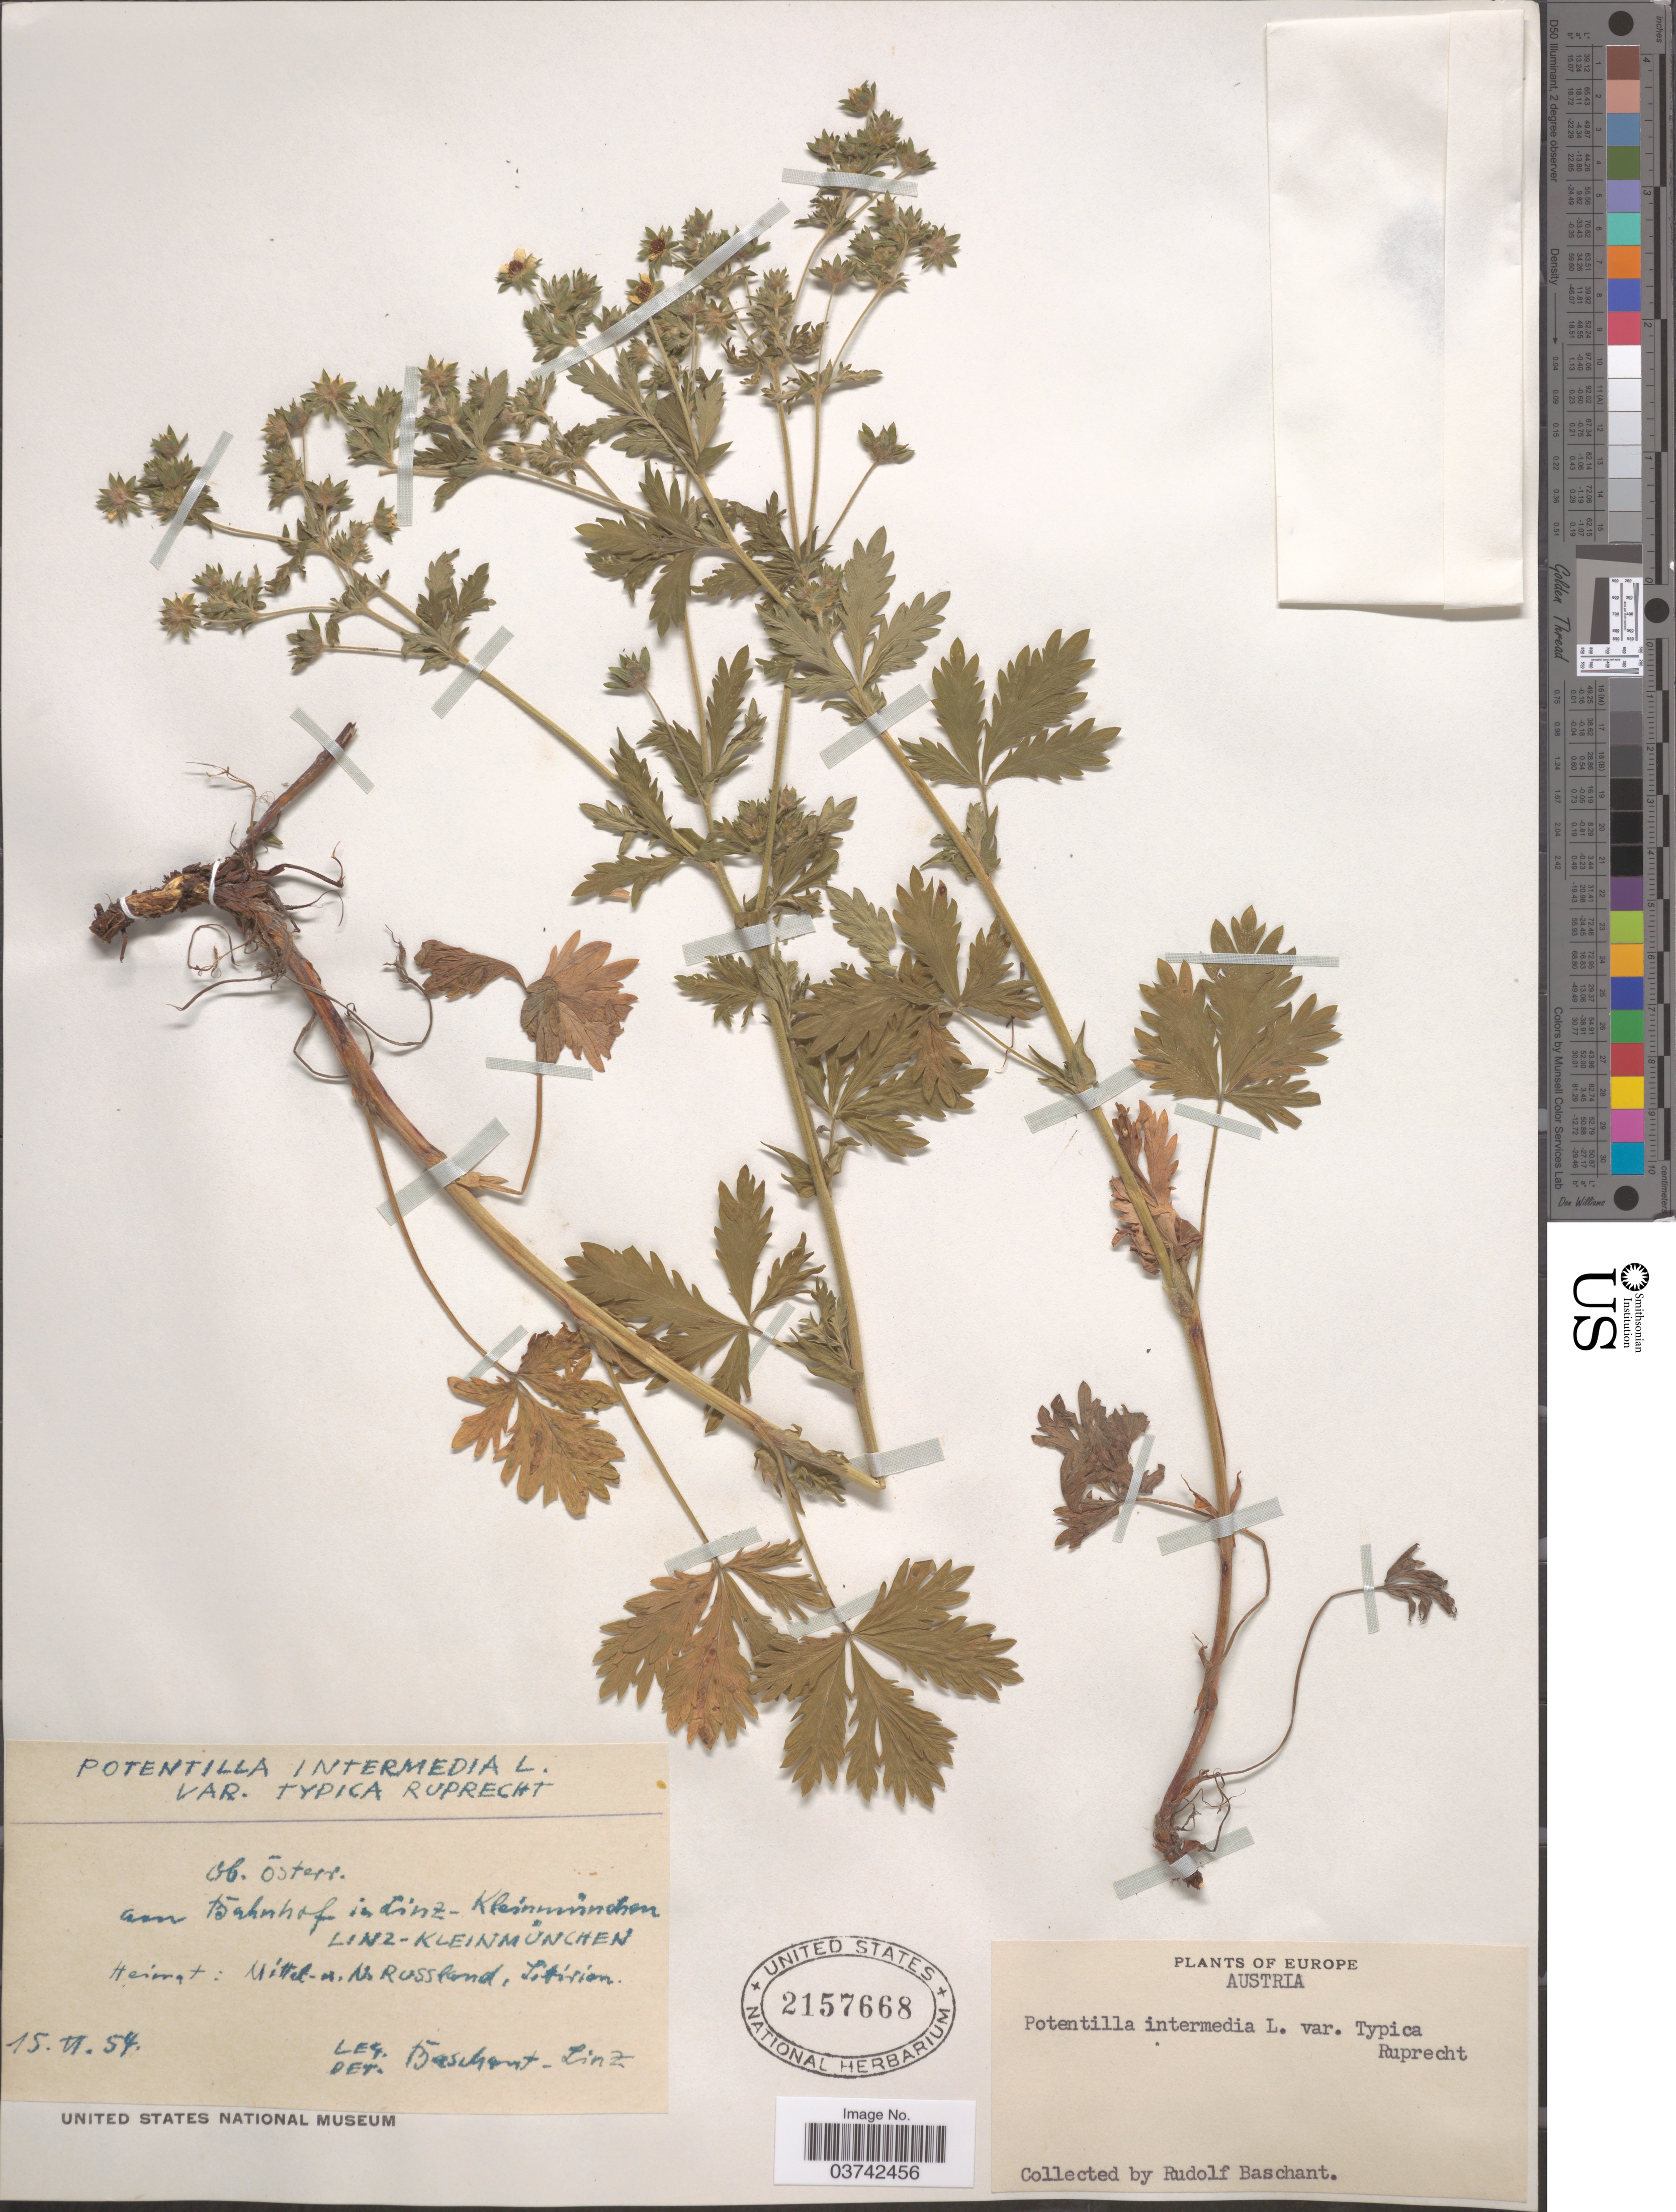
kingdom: Plantae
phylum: Tracheophyta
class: Magnoliopsida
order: Rosales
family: Rosaceae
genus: Potentilla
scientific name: Potentilla intermedia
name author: L.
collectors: R. Baschant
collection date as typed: Transcribed d/m/y: 15/6/54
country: Austria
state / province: Oberosterreich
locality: Ob. Ósterr. am Bàhnhof in Linz-Kleinmünchen Linz-Kleinmünchen. Heinat: Mittel-r. N. Russland, Sibirian.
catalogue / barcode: US 2157668